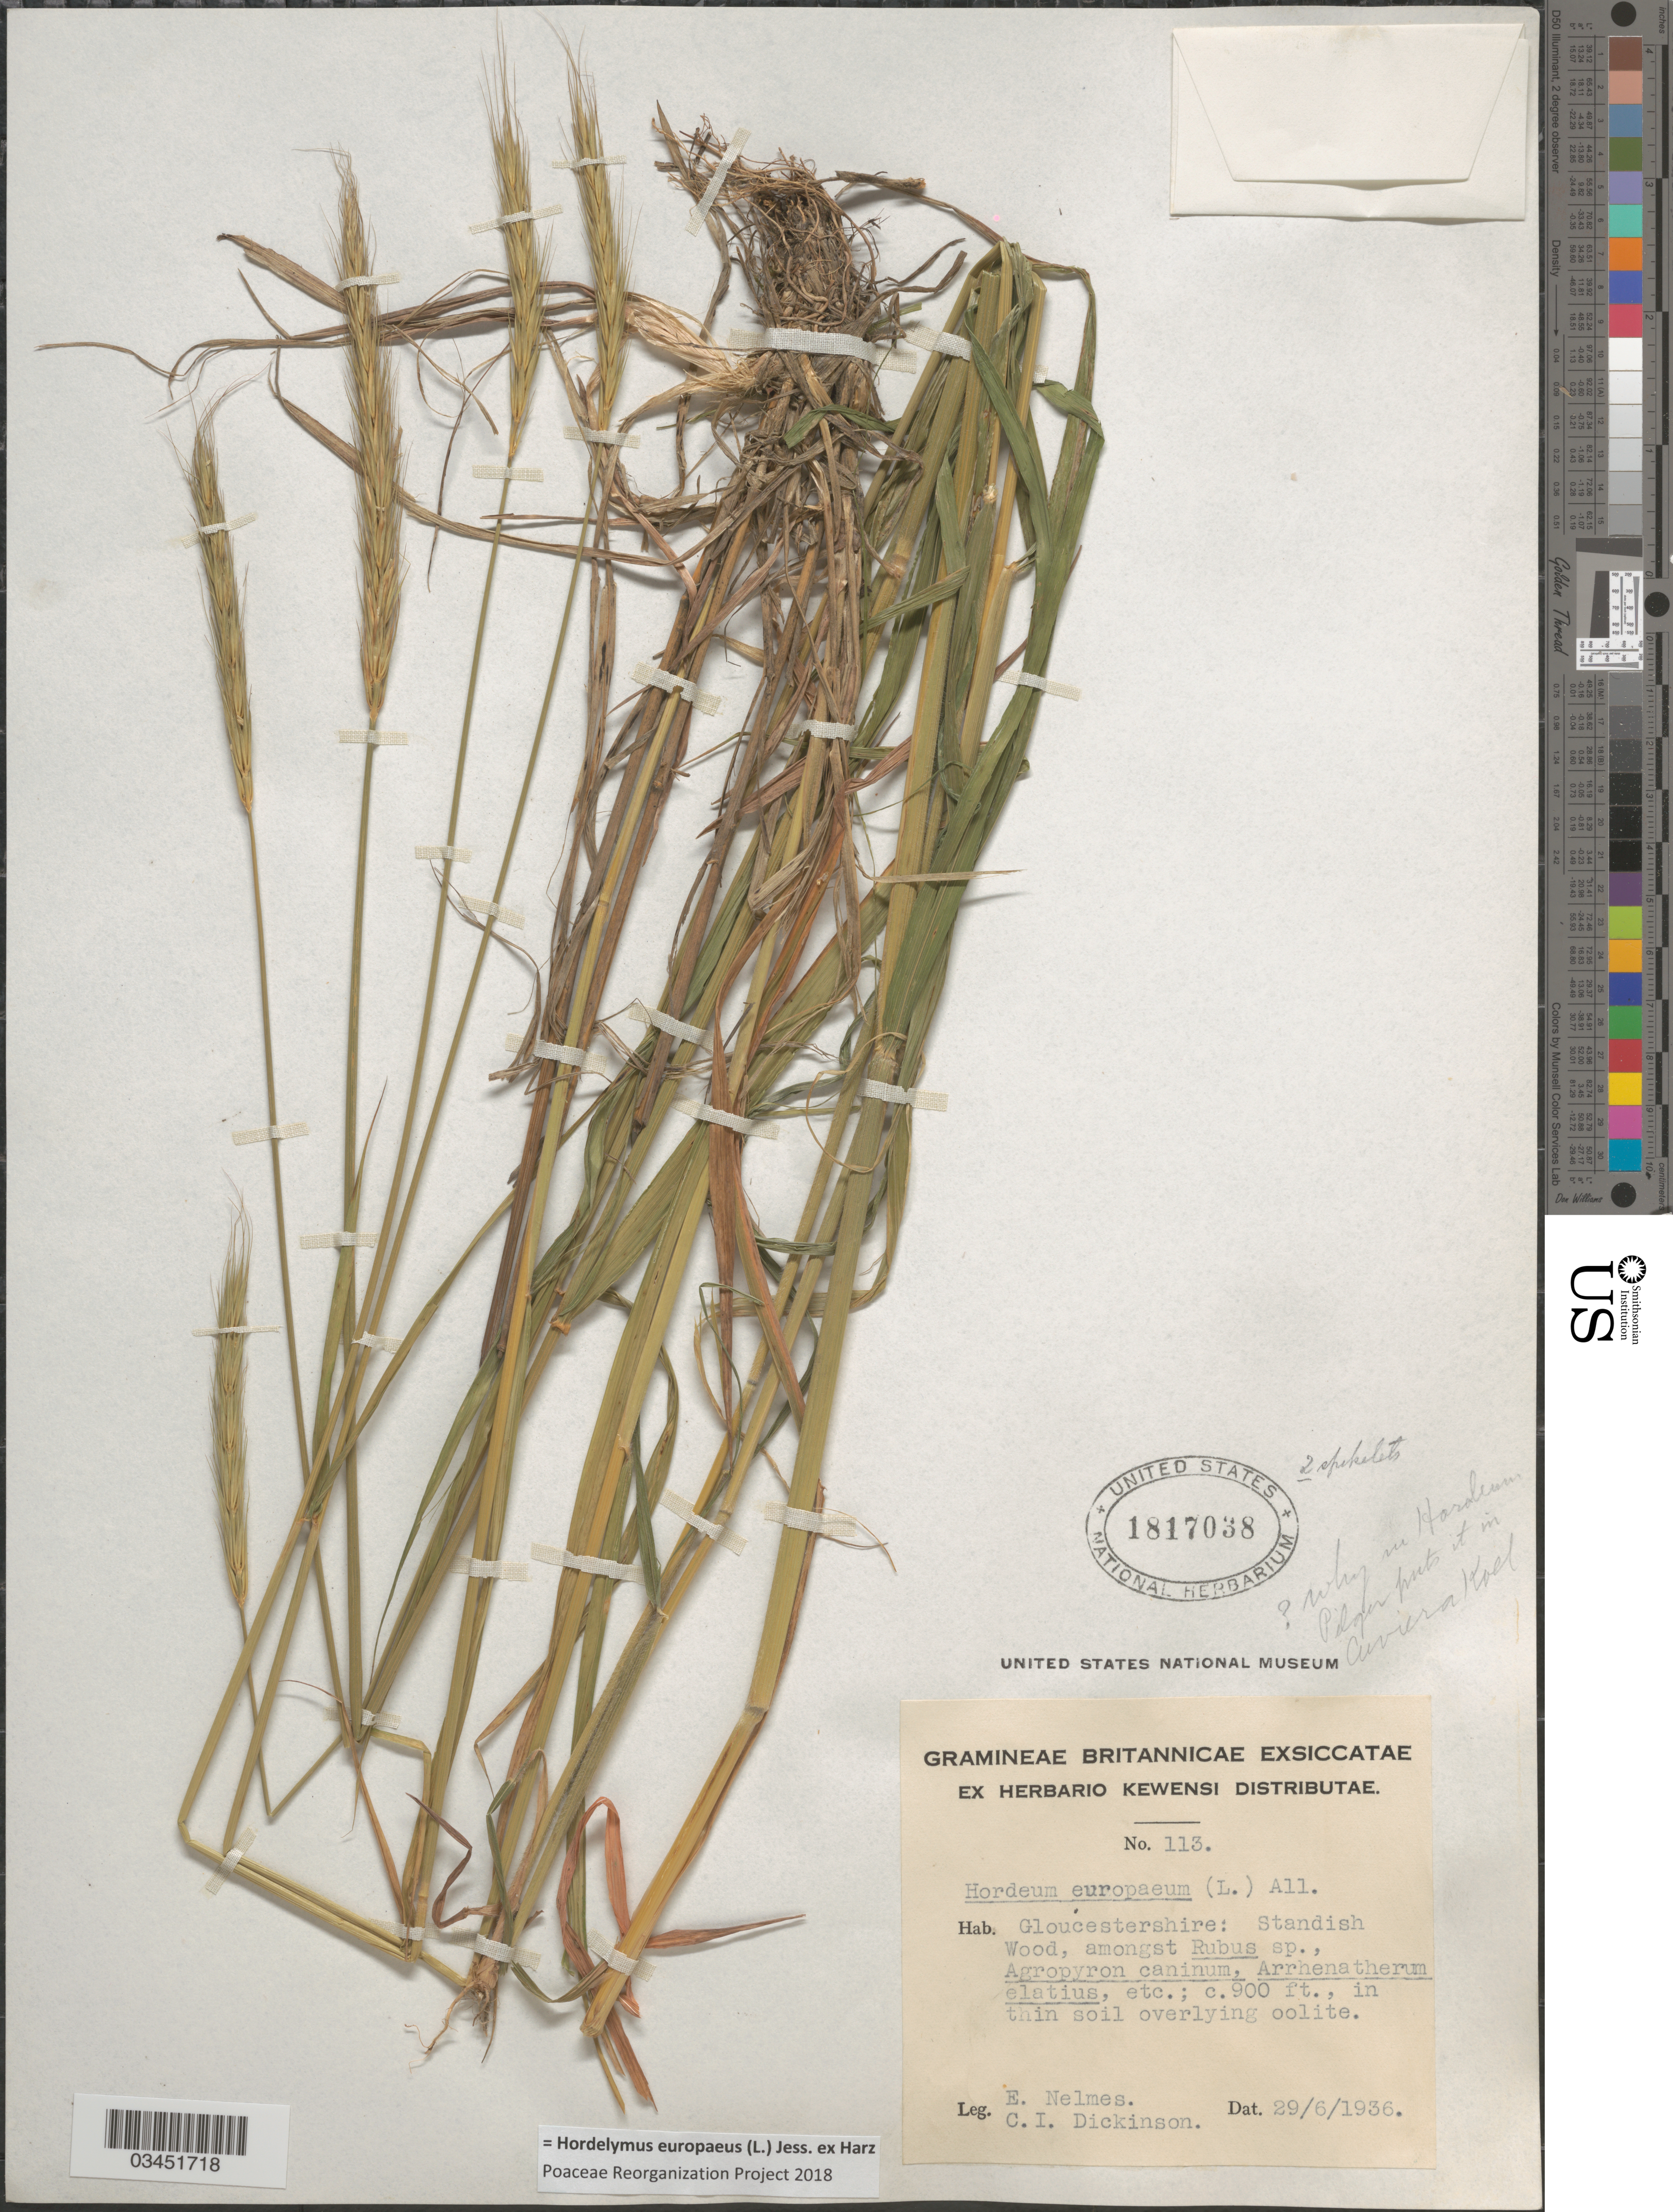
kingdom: Plantae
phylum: Tracheophyta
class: Liliopsida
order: Poales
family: Poaceae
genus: Hordelymus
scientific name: Hordelymus europaeus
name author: (L.) Jess. ex Harz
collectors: E. Nelmes & C. Dickinson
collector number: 113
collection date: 1936-06-29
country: United Kingdom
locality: Britannicae. Gloucestershire; Standish Wood.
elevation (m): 274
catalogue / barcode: US 1817038